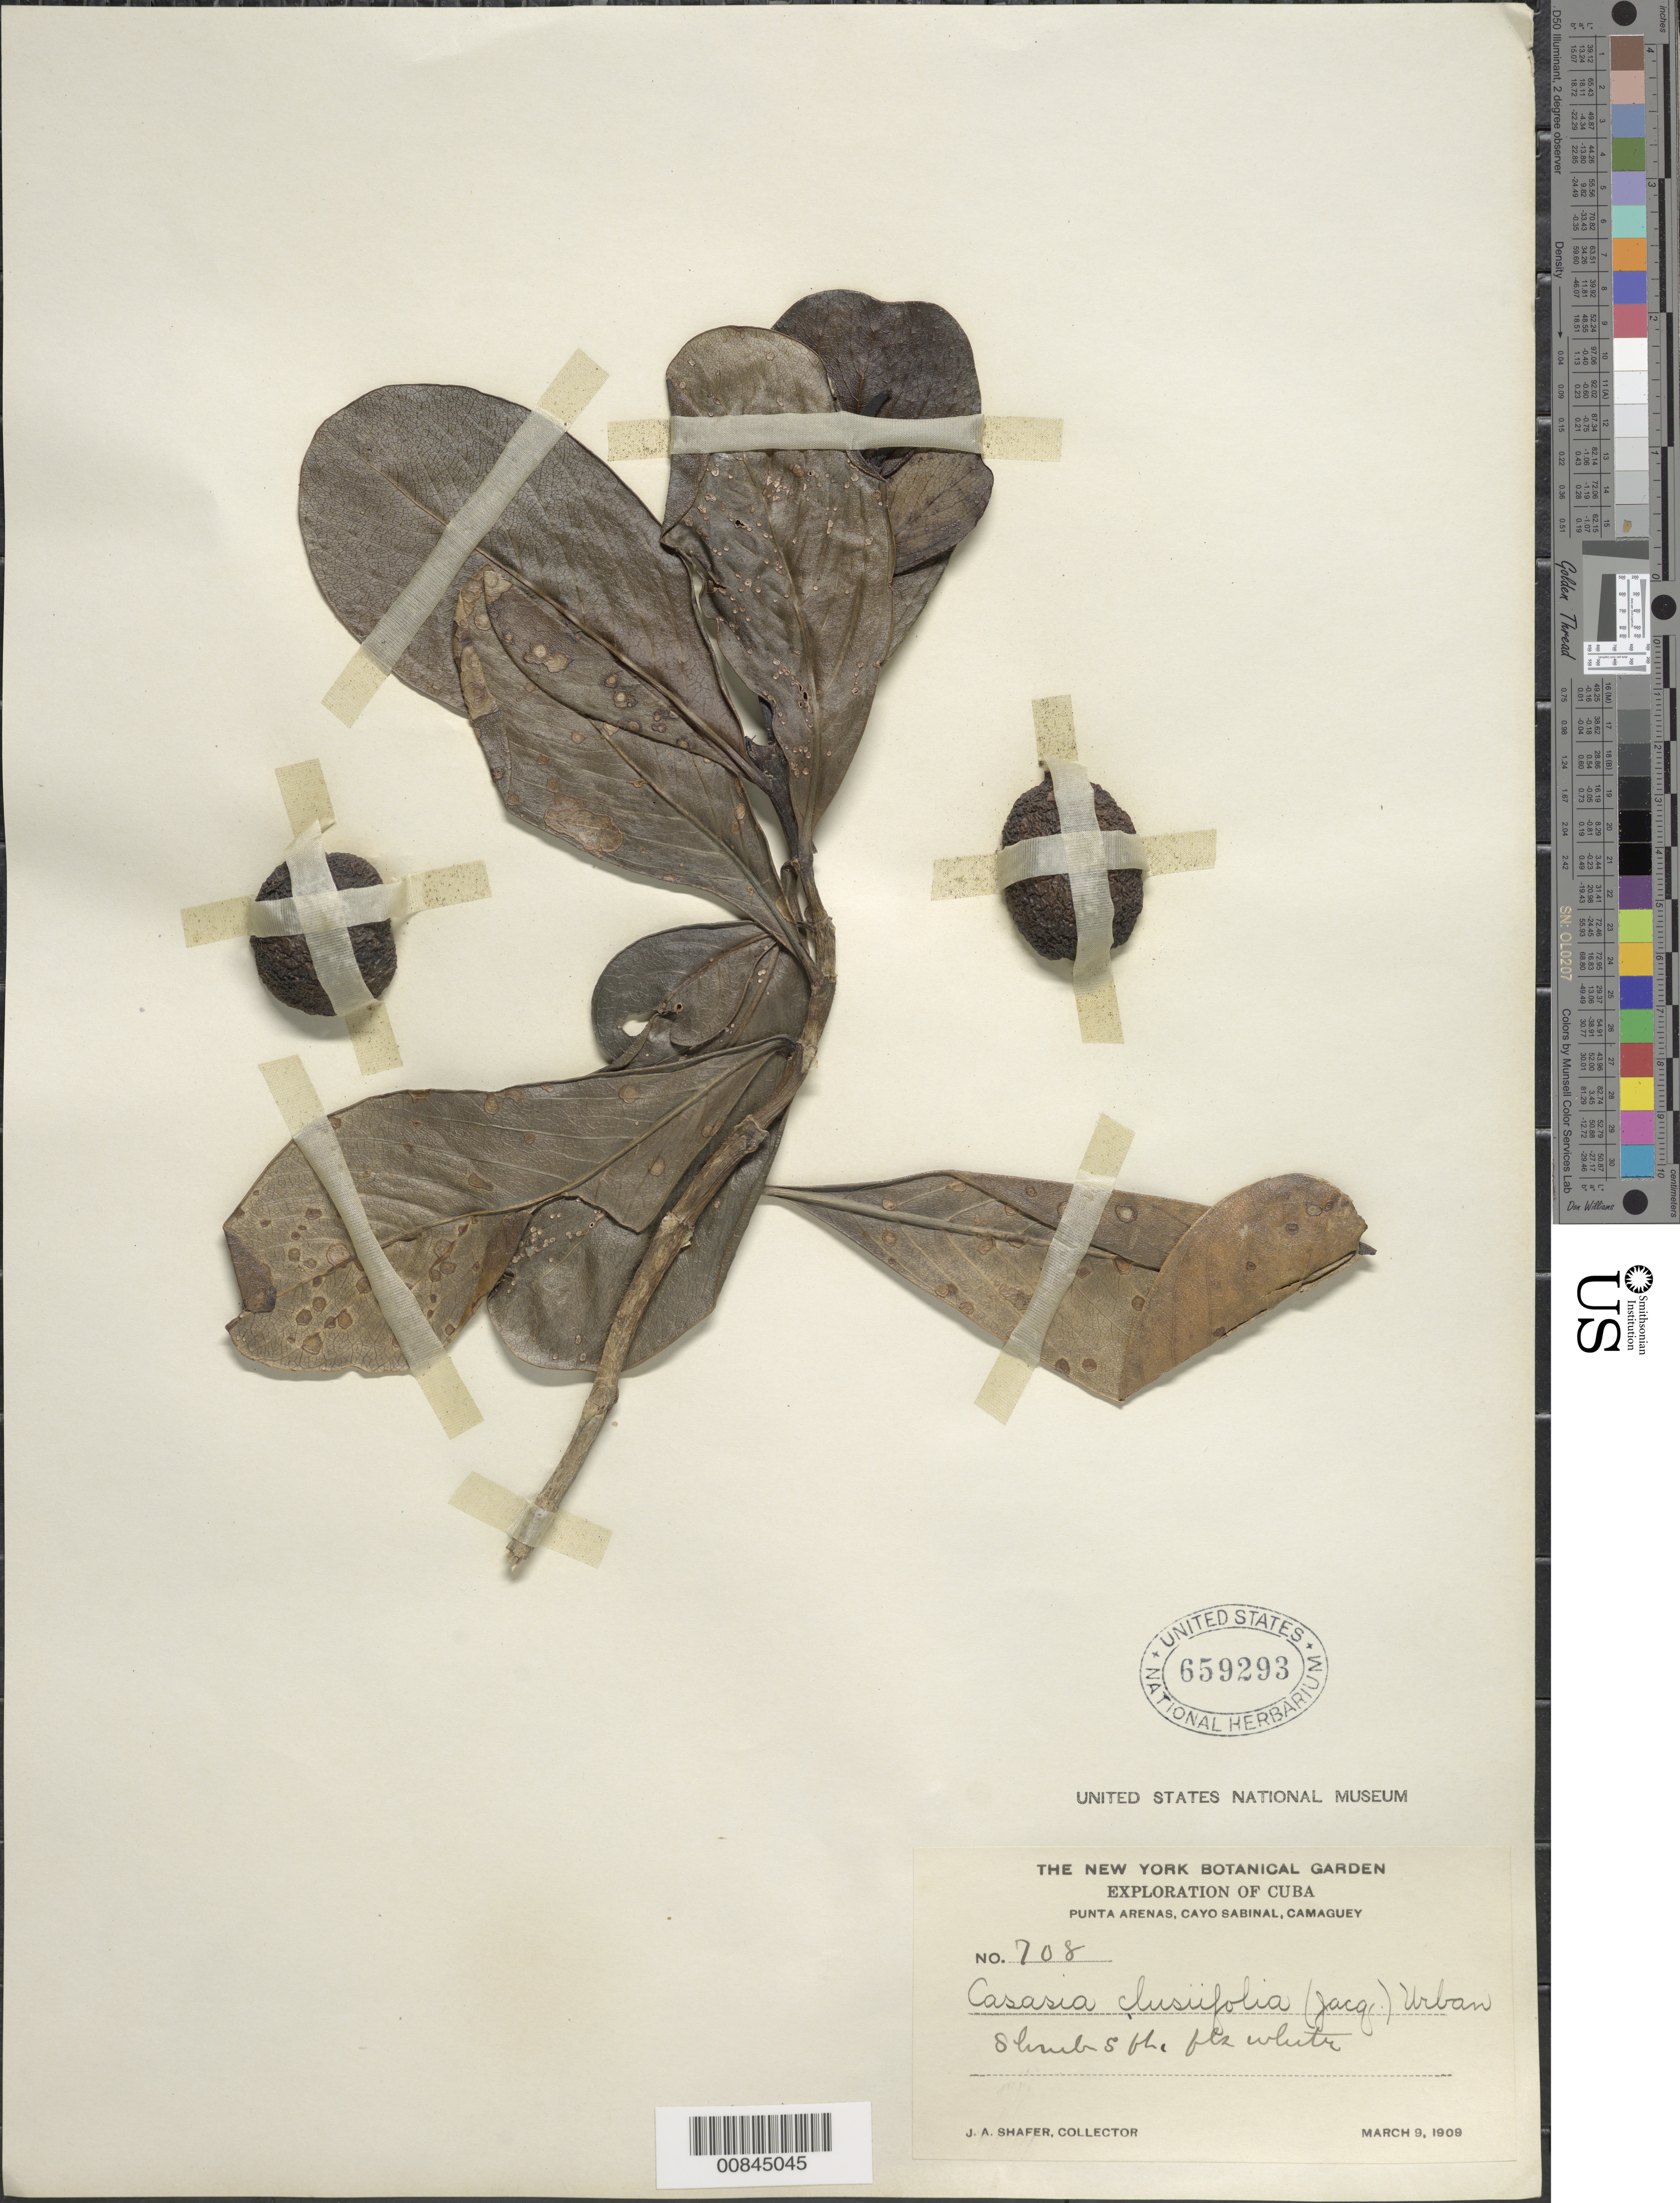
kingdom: Plantae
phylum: Tracheophyta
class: Magnoliopsida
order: Gentianales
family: Rubiaceae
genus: Casasia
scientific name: Casasia clusiifolia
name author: (Jacq.) Urb.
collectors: J. A. Shafer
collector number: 708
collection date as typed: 09 Mar 1909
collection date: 1909-03-09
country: Cuba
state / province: Camaguey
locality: Punta Arenas, Cayo Sabinal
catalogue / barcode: US 659293